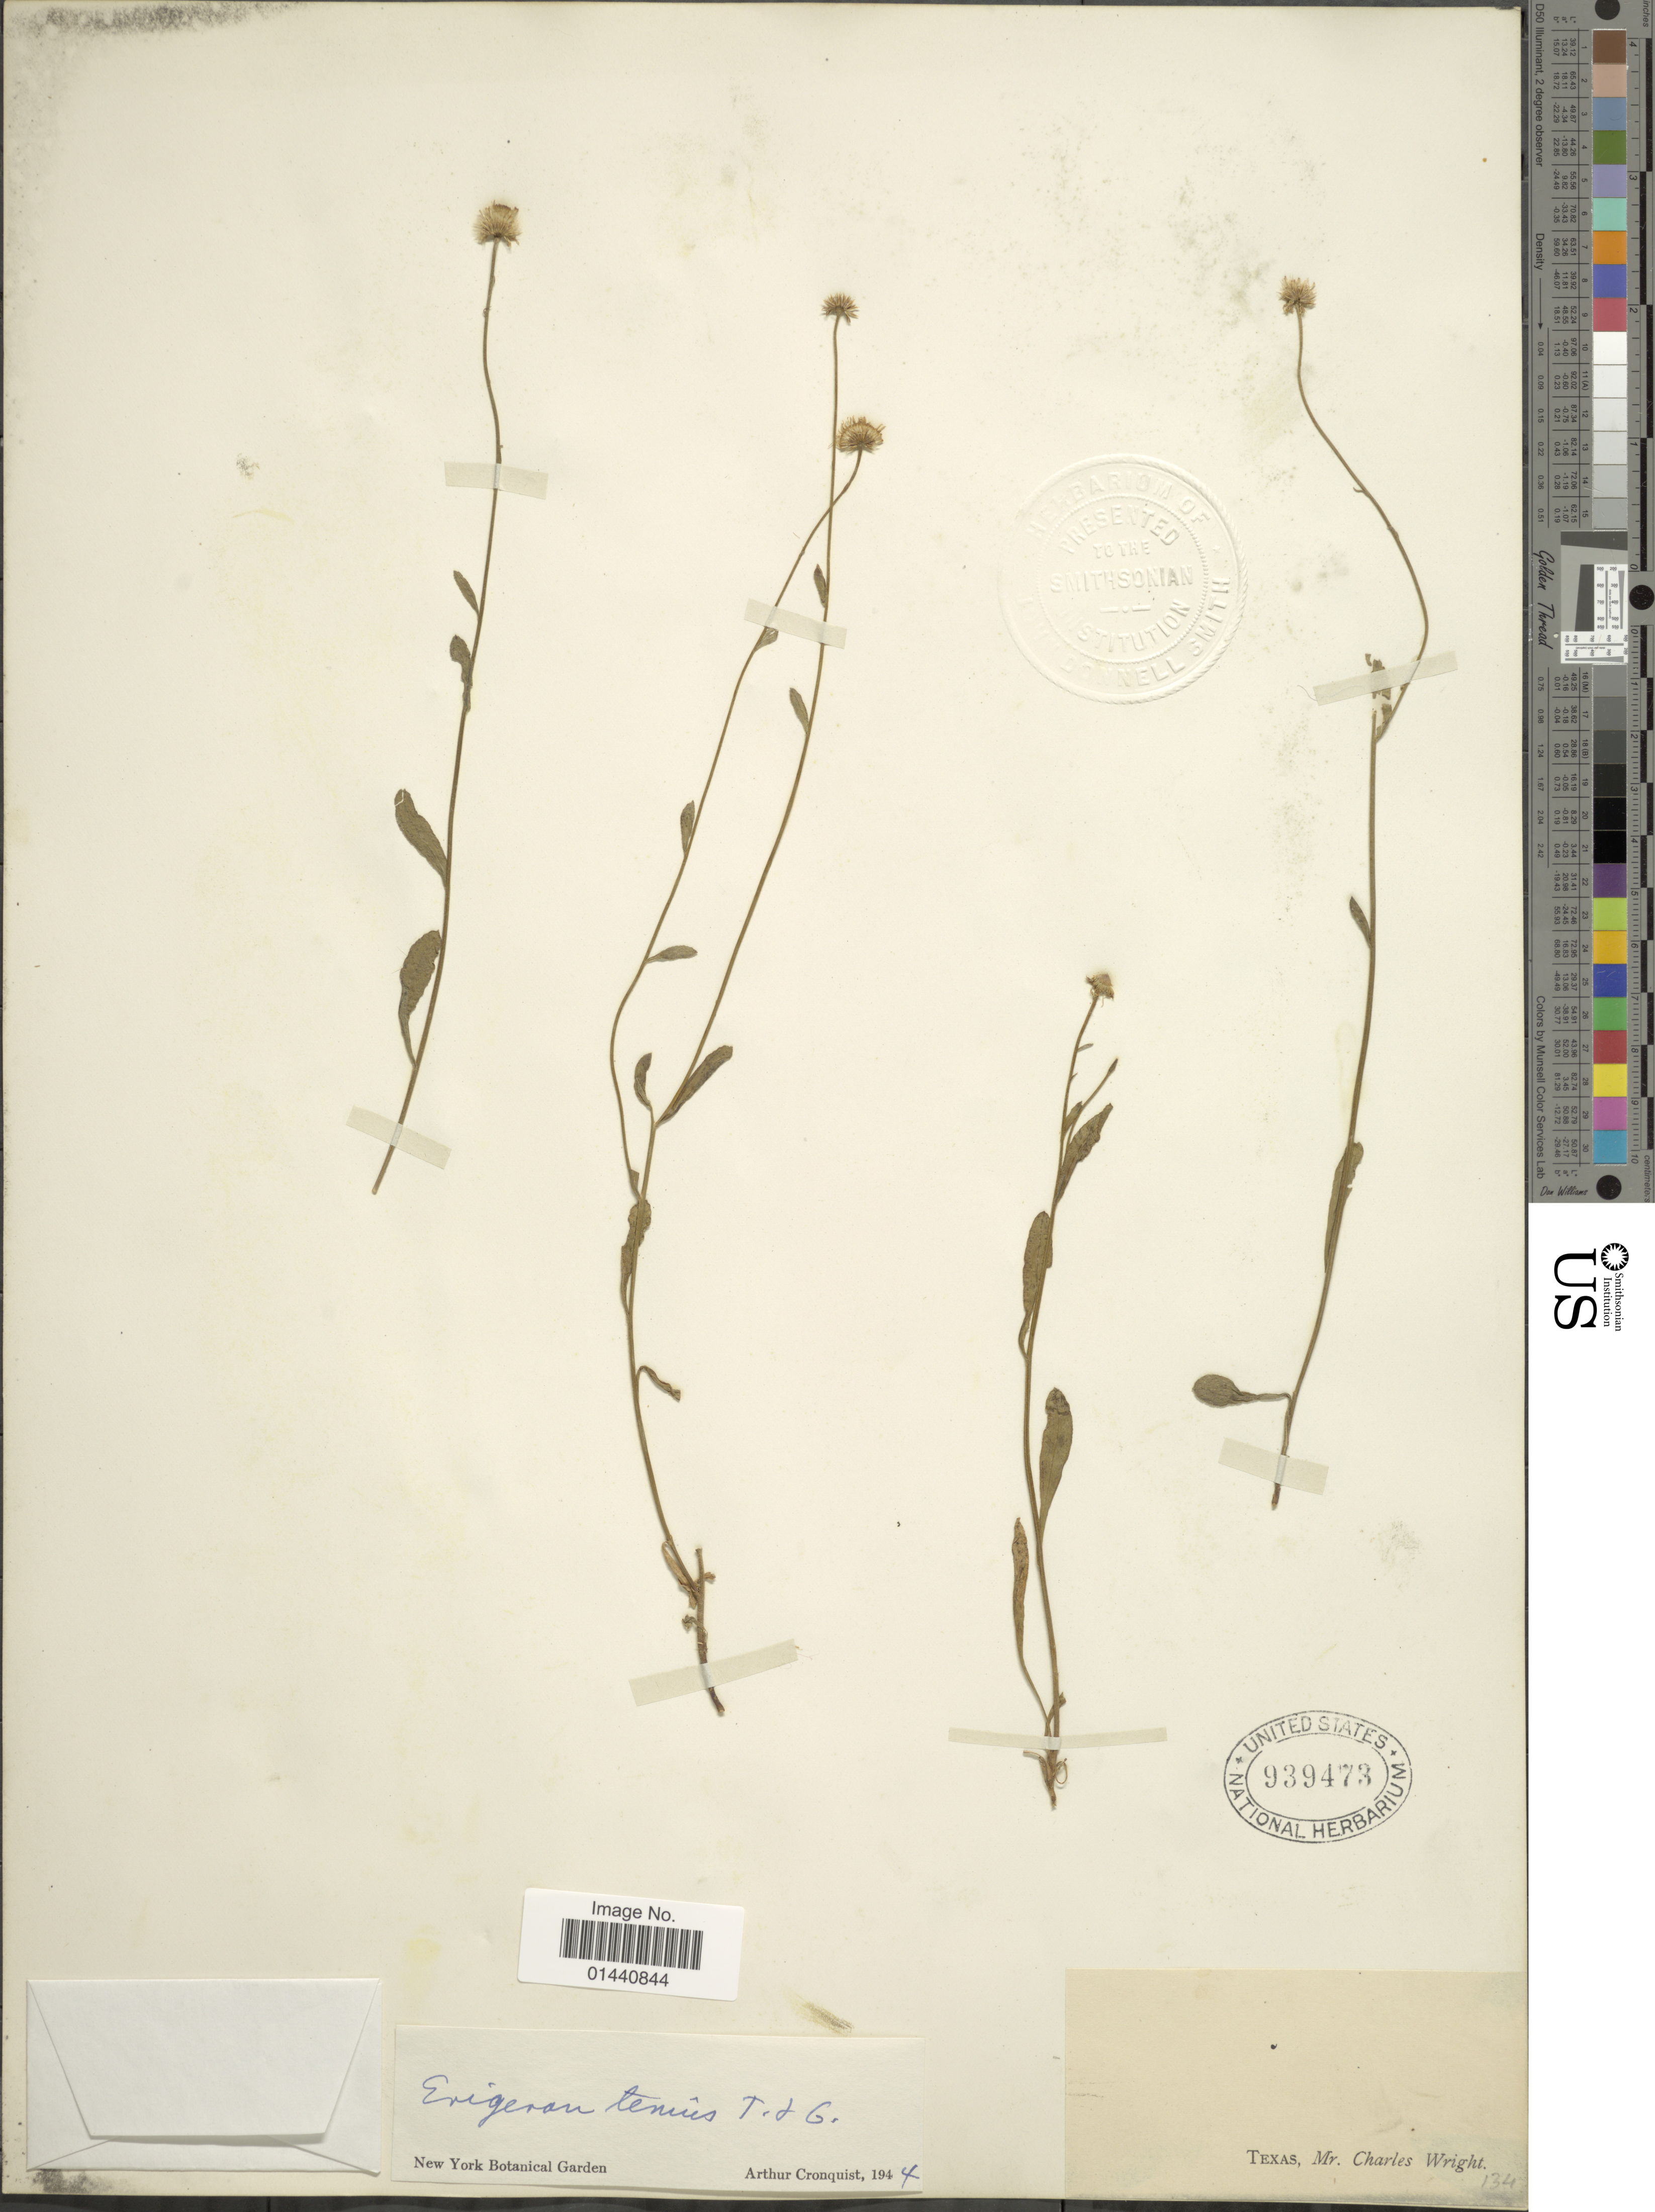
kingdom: Plantae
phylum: Tracheophyta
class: Magnoliopsida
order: Asterales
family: Asteraceae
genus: Erigeron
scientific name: Erigeron tenuis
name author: Torr. & A. Gray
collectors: C. Wright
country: United States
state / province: Texas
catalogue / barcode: US 939473